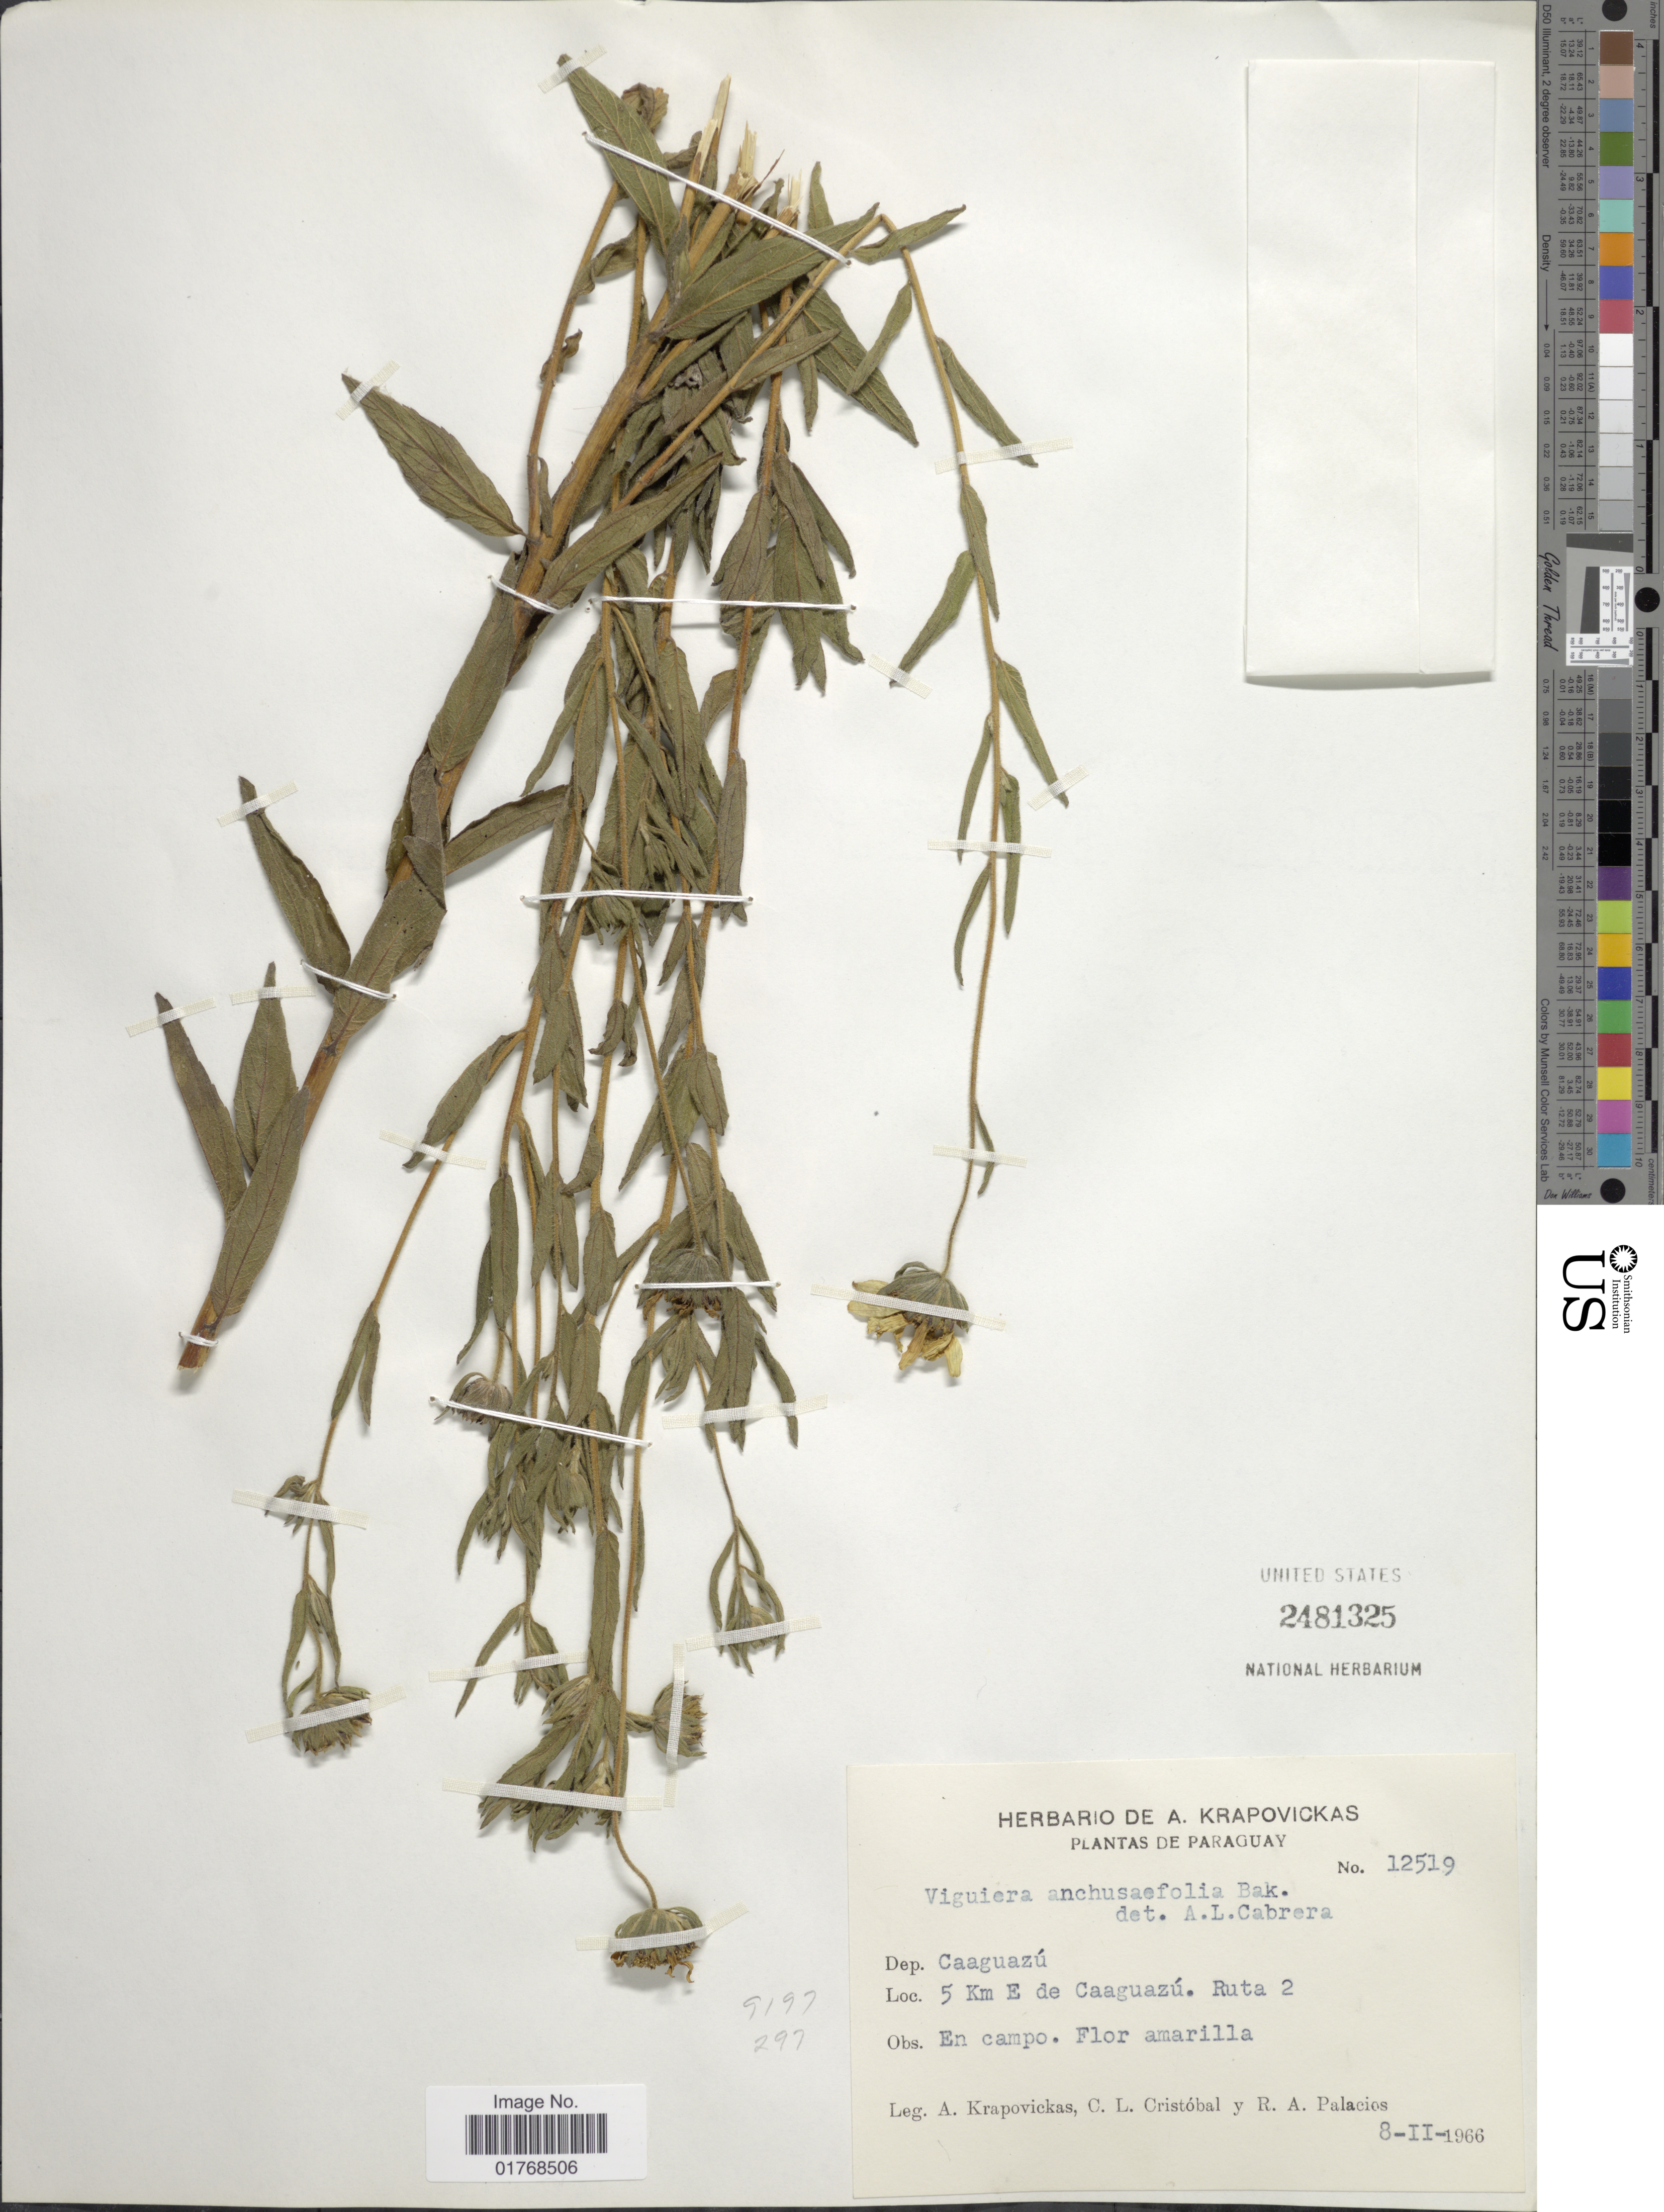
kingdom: Plantae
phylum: Tracheophyta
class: Magnoliopsida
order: Asterales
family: Asteraceae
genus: Viguiera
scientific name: Viguiera anchusaefolia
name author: (DC.) Baker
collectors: A. Krapovickas, C. L. Cristóbal & R. Palacios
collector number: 12519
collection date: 1966-02-08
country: Paraguay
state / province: Caaguazu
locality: Paraguay. Dep. Caaguazú. 5 Km E de Caaguazú. Ruta 2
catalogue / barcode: US 2481325